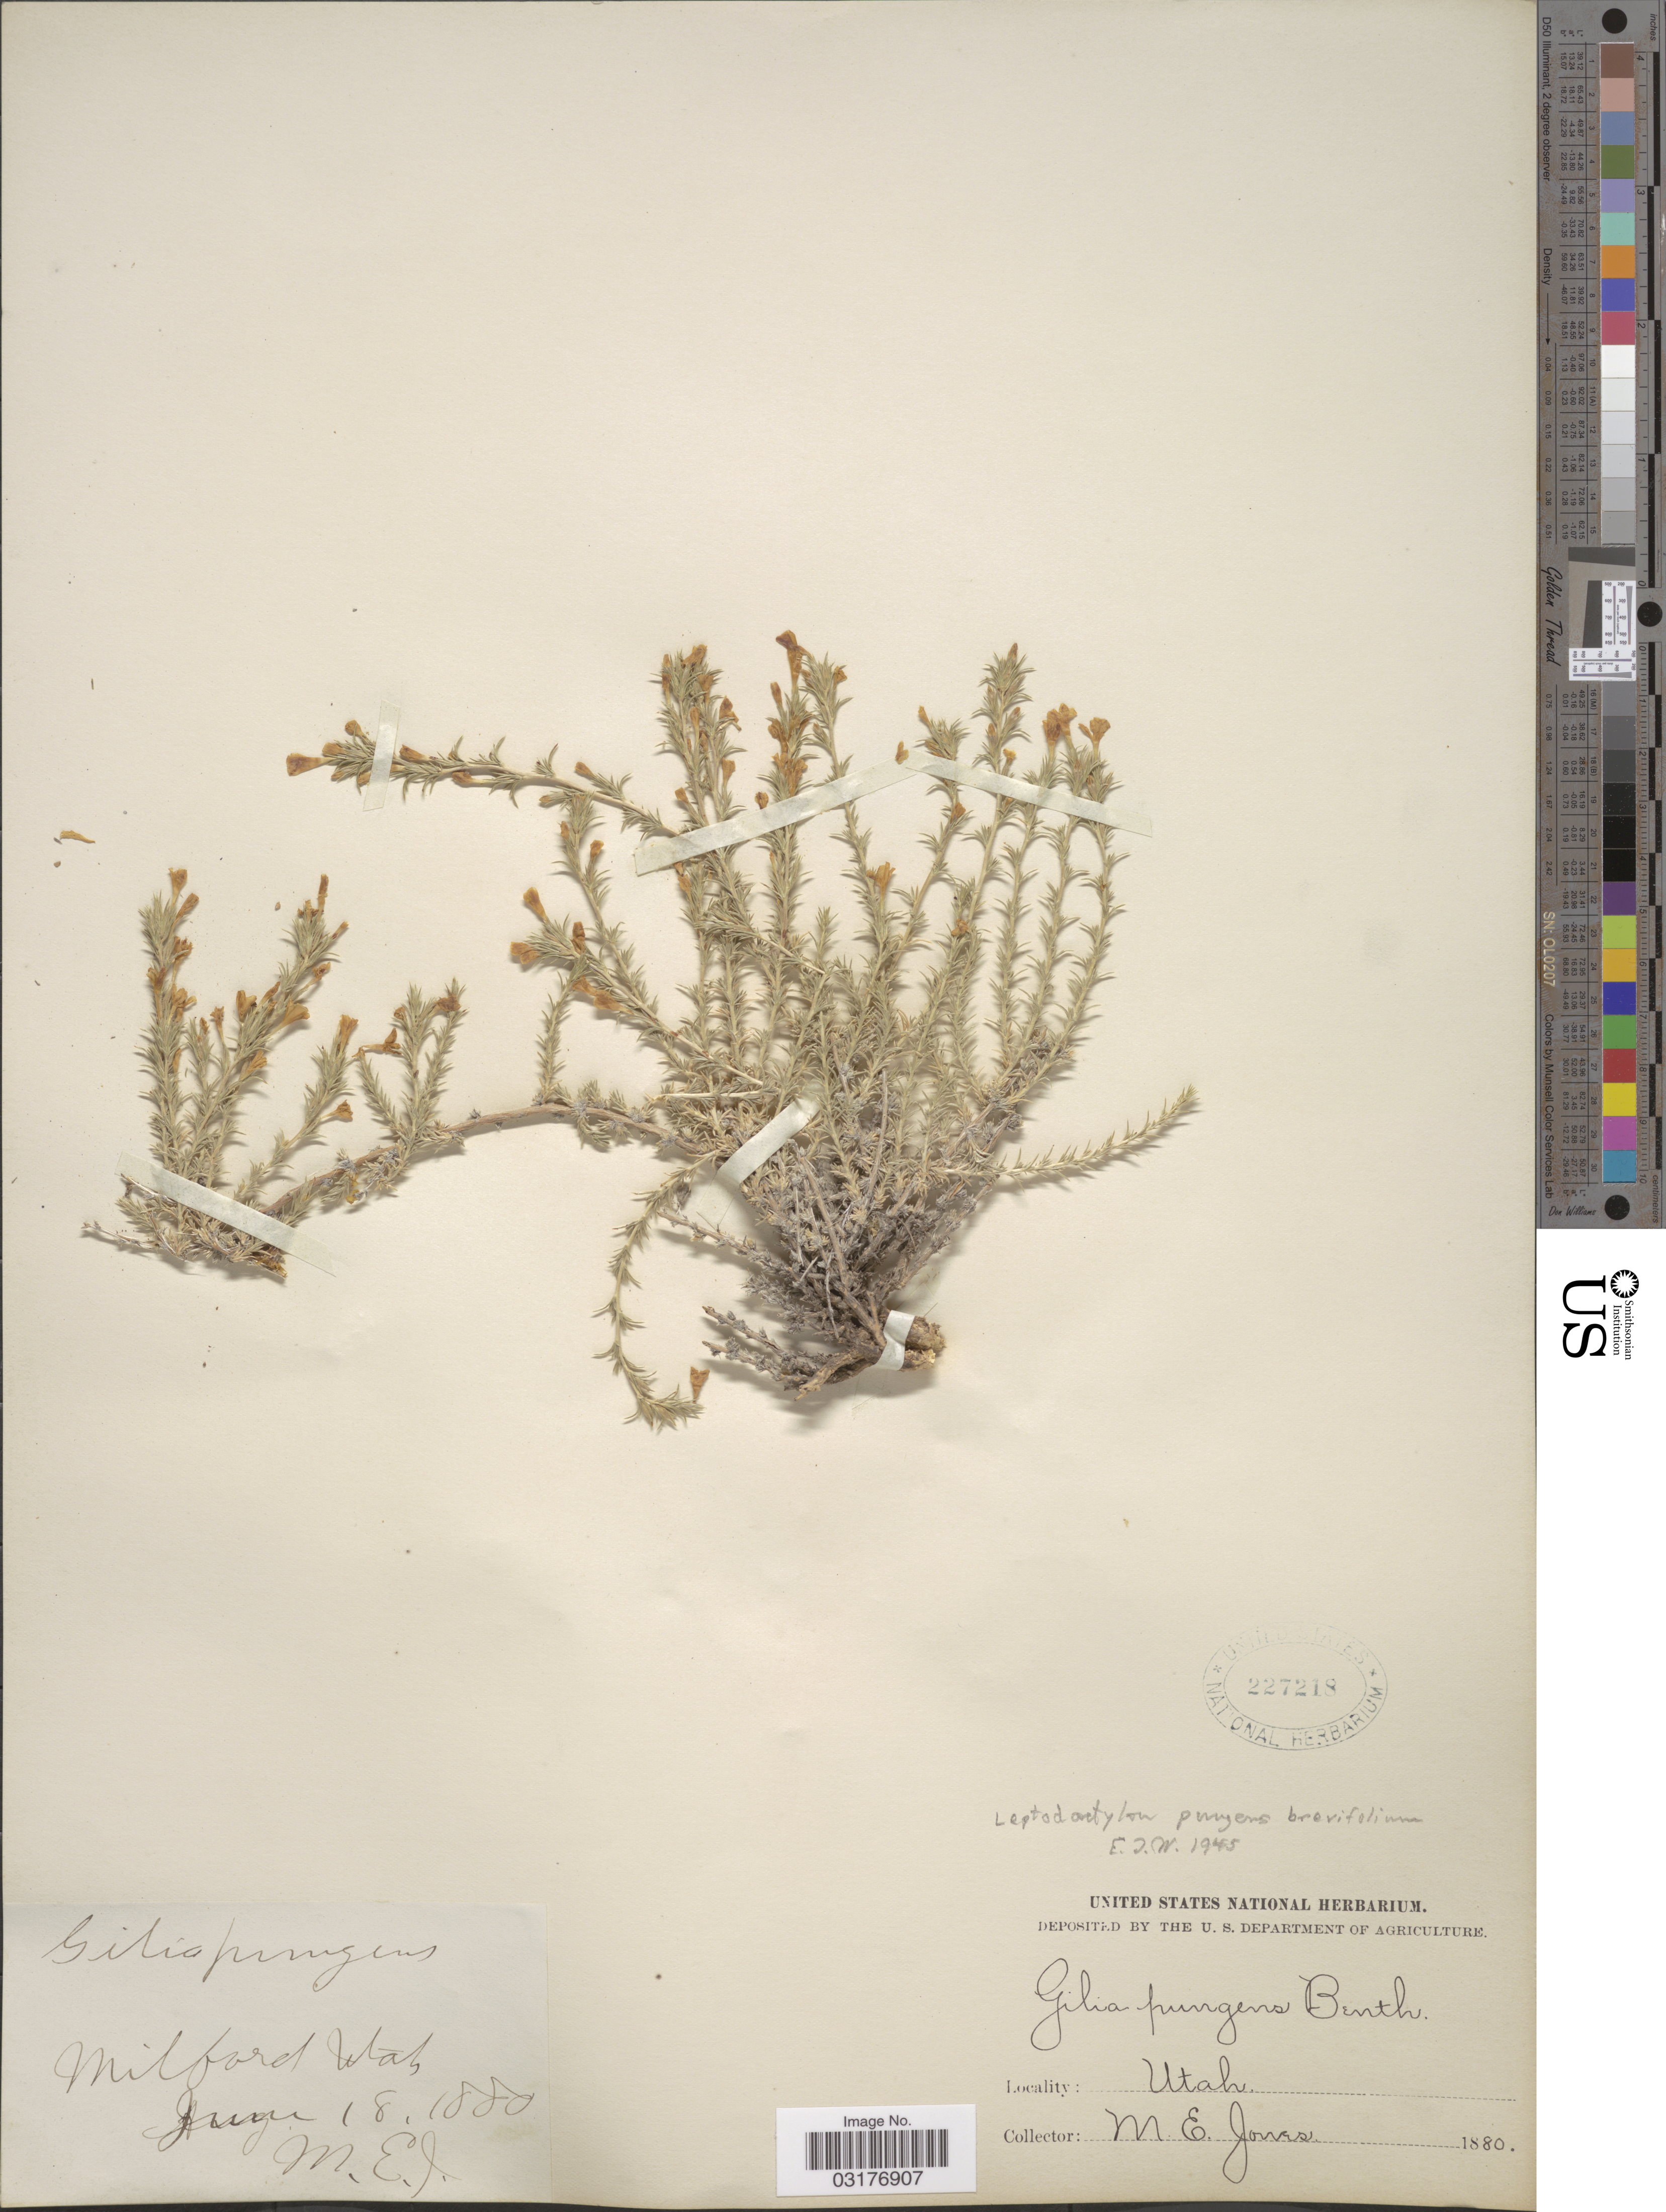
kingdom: Plantae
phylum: Tracheophyta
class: Magnoliopsida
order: Ericales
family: Polemoniaceae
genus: Linanthus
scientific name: Linanthus pungens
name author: (Torr.) J.M. Porter & L.A. Johnson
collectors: M. E. Jones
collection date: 1880-06-18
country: United States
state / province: Utah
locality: Milford.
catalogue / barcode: US 227218